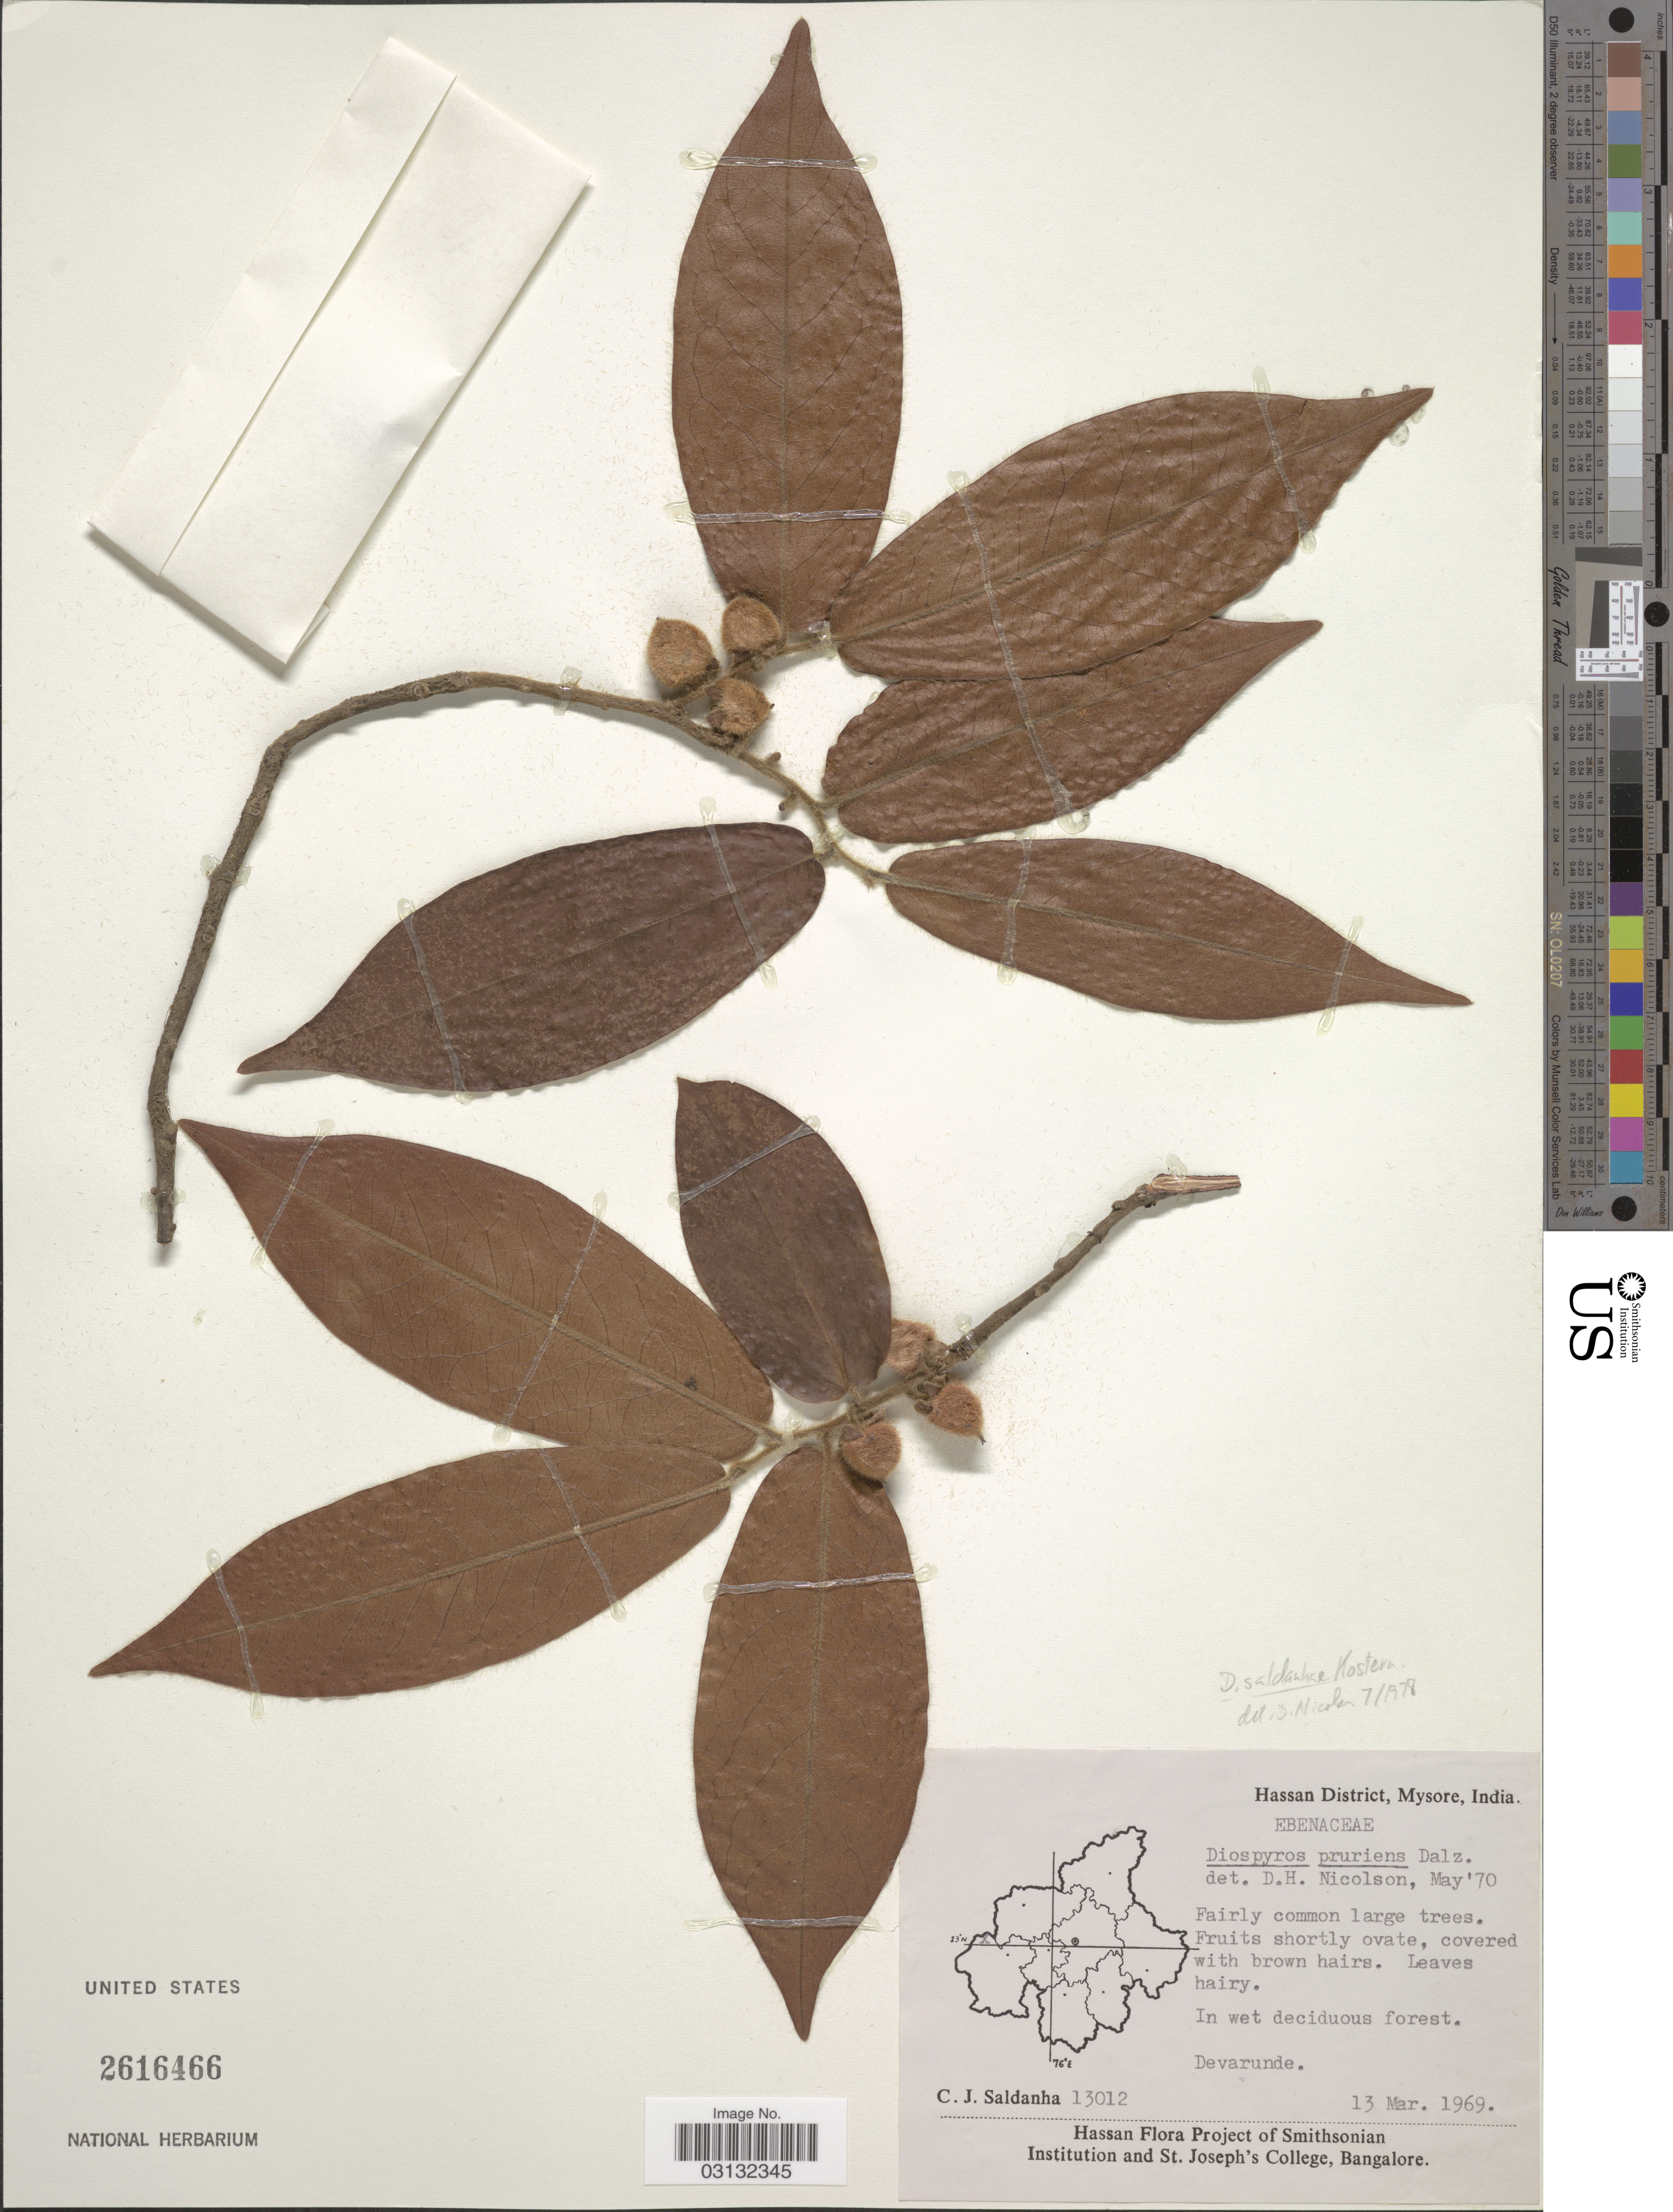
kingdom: Plantae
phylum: Tracheophyta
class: Magnoliopsida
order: Ericales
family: Ebenaceae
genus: Diospyros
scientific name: Diospyros saldanhae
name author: Kosterm.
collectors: C. J. Saldanha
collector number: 13012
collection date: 1969-03-13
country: India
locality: Hassan District, Mysore. Devarunde.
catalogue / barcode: US 2616466